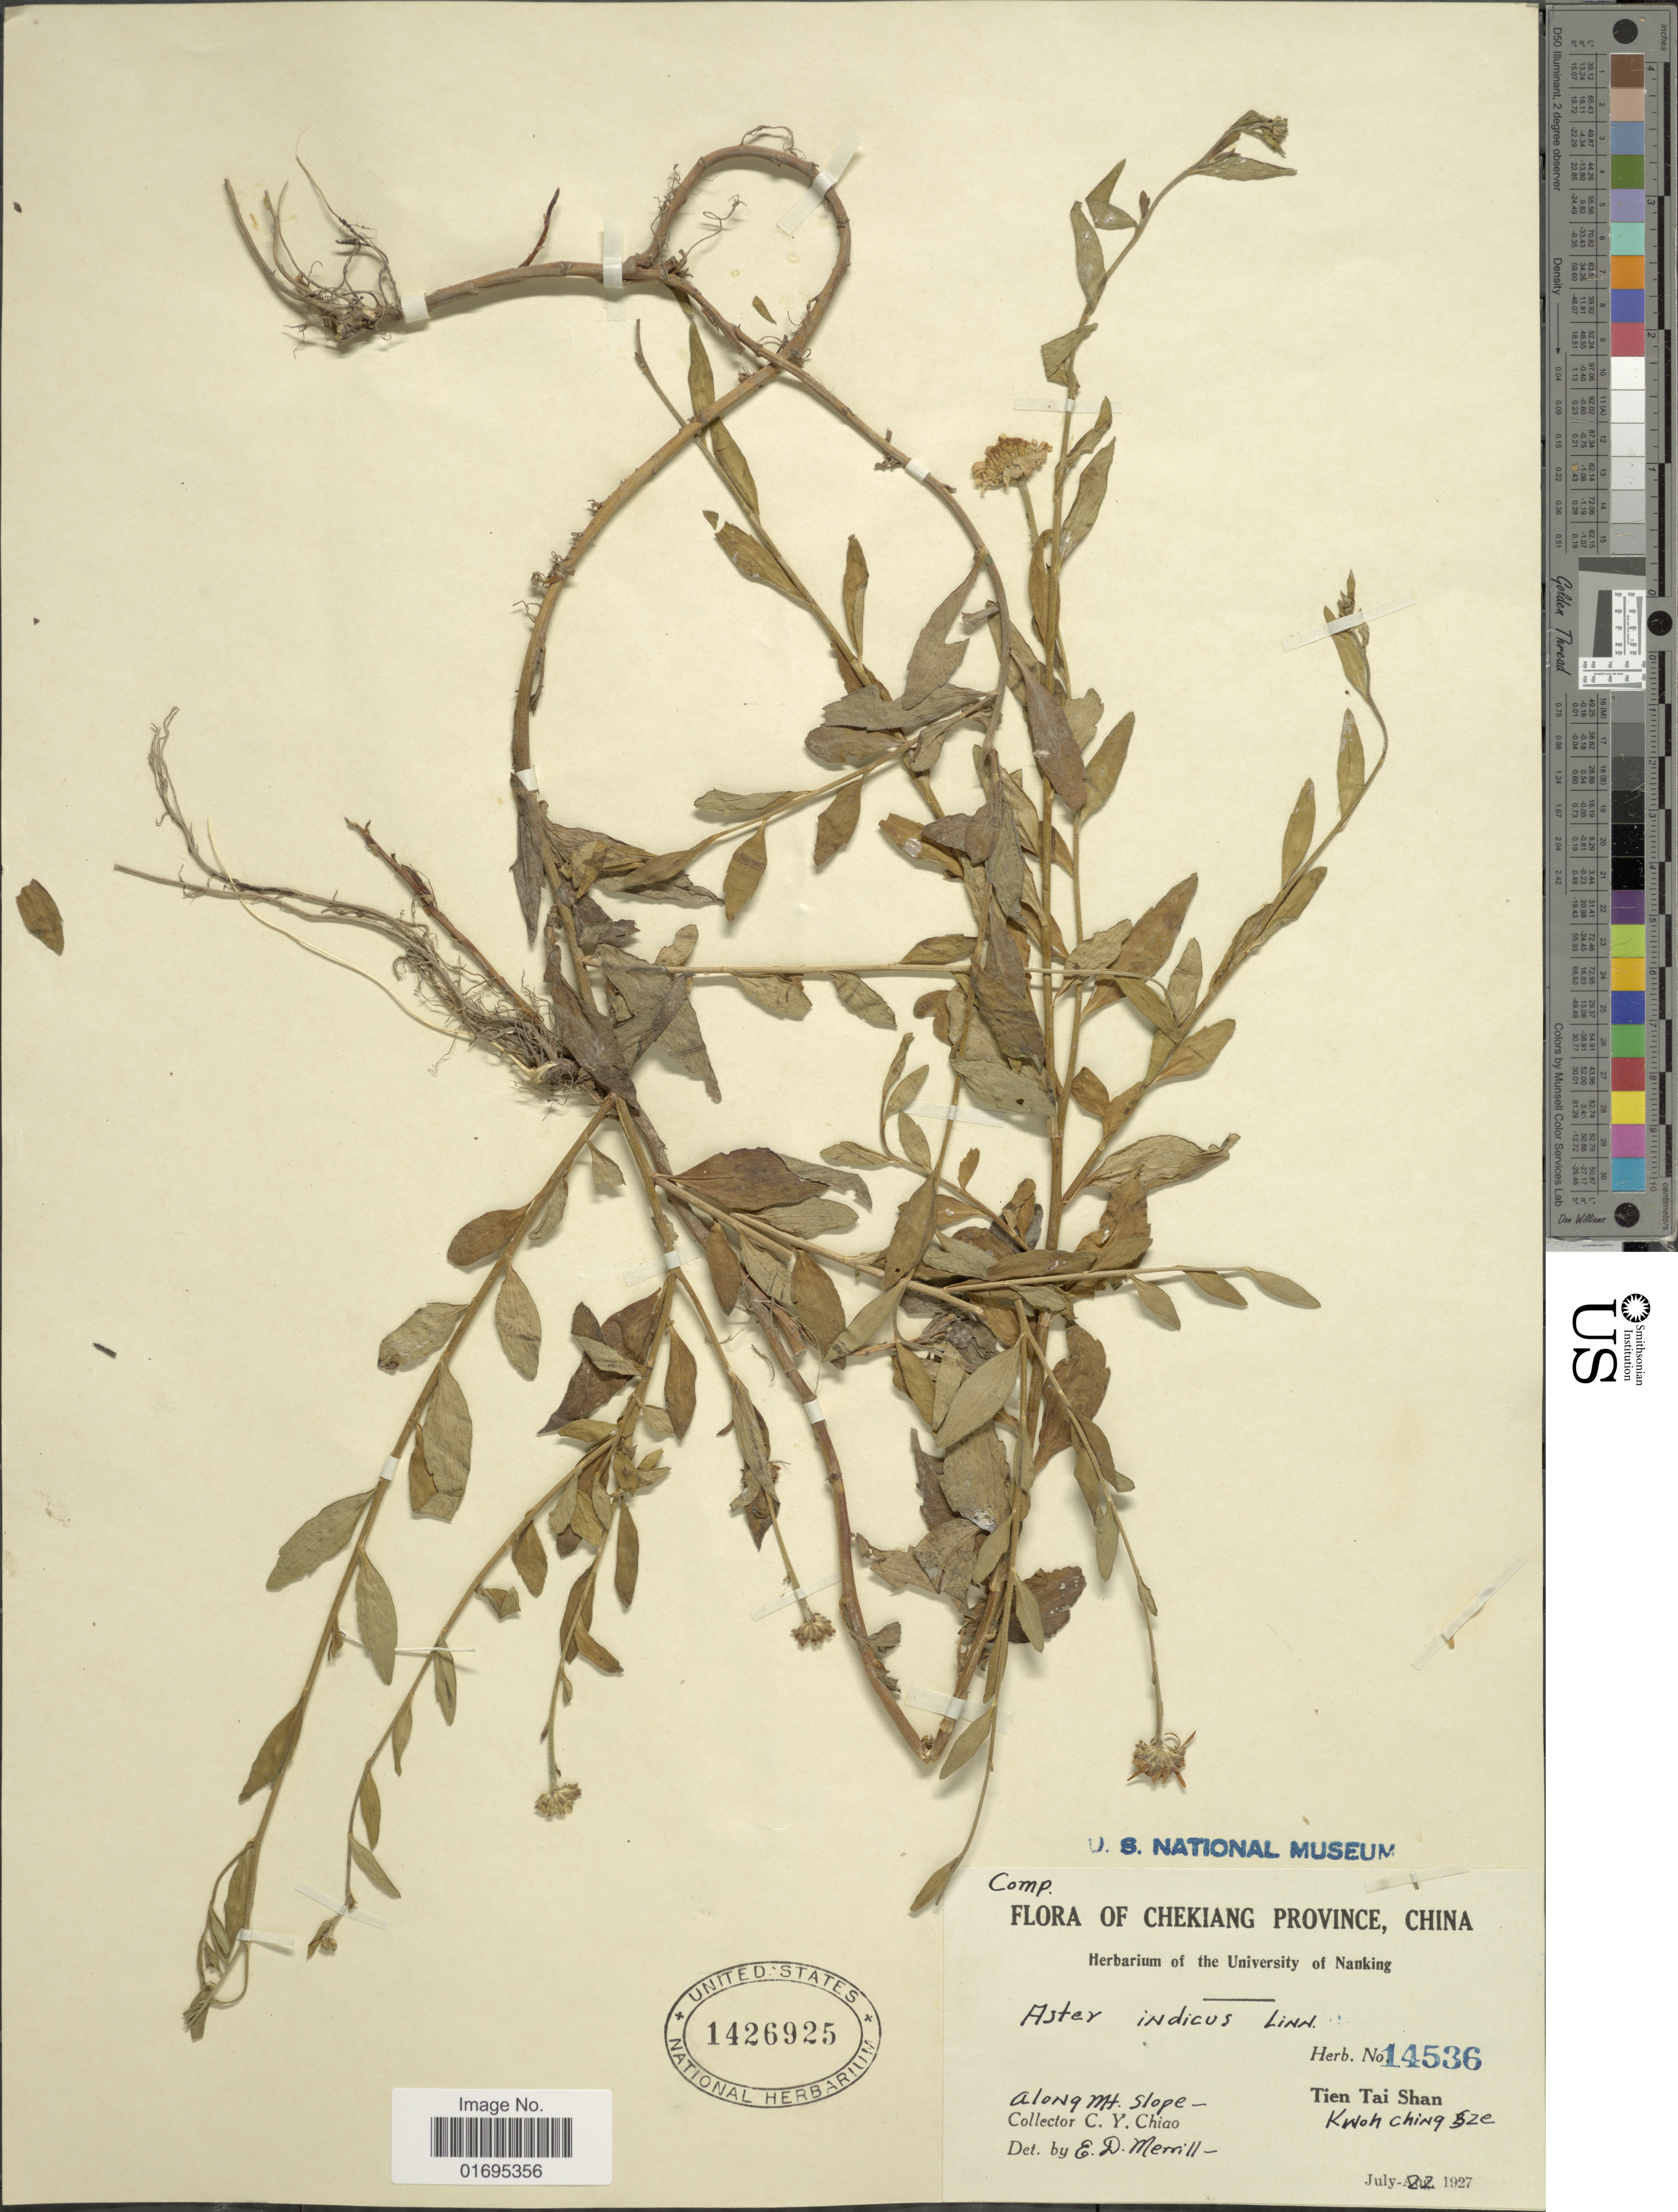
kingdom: Plantae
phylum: Tracheophyta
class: Magnoliopsida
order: Asterales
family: Asteraceae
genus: Kalimeris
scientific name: Kalimeris indica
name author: (L.) Sch. Bip.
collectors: C. Y. Chiao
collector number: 14536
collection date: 1927-07-22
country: China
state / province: Zhejiang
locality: Chekiang Province, along Mt. Slope, Tien Tai Shan, Kwoh Ching sze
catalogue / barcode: US 1426925